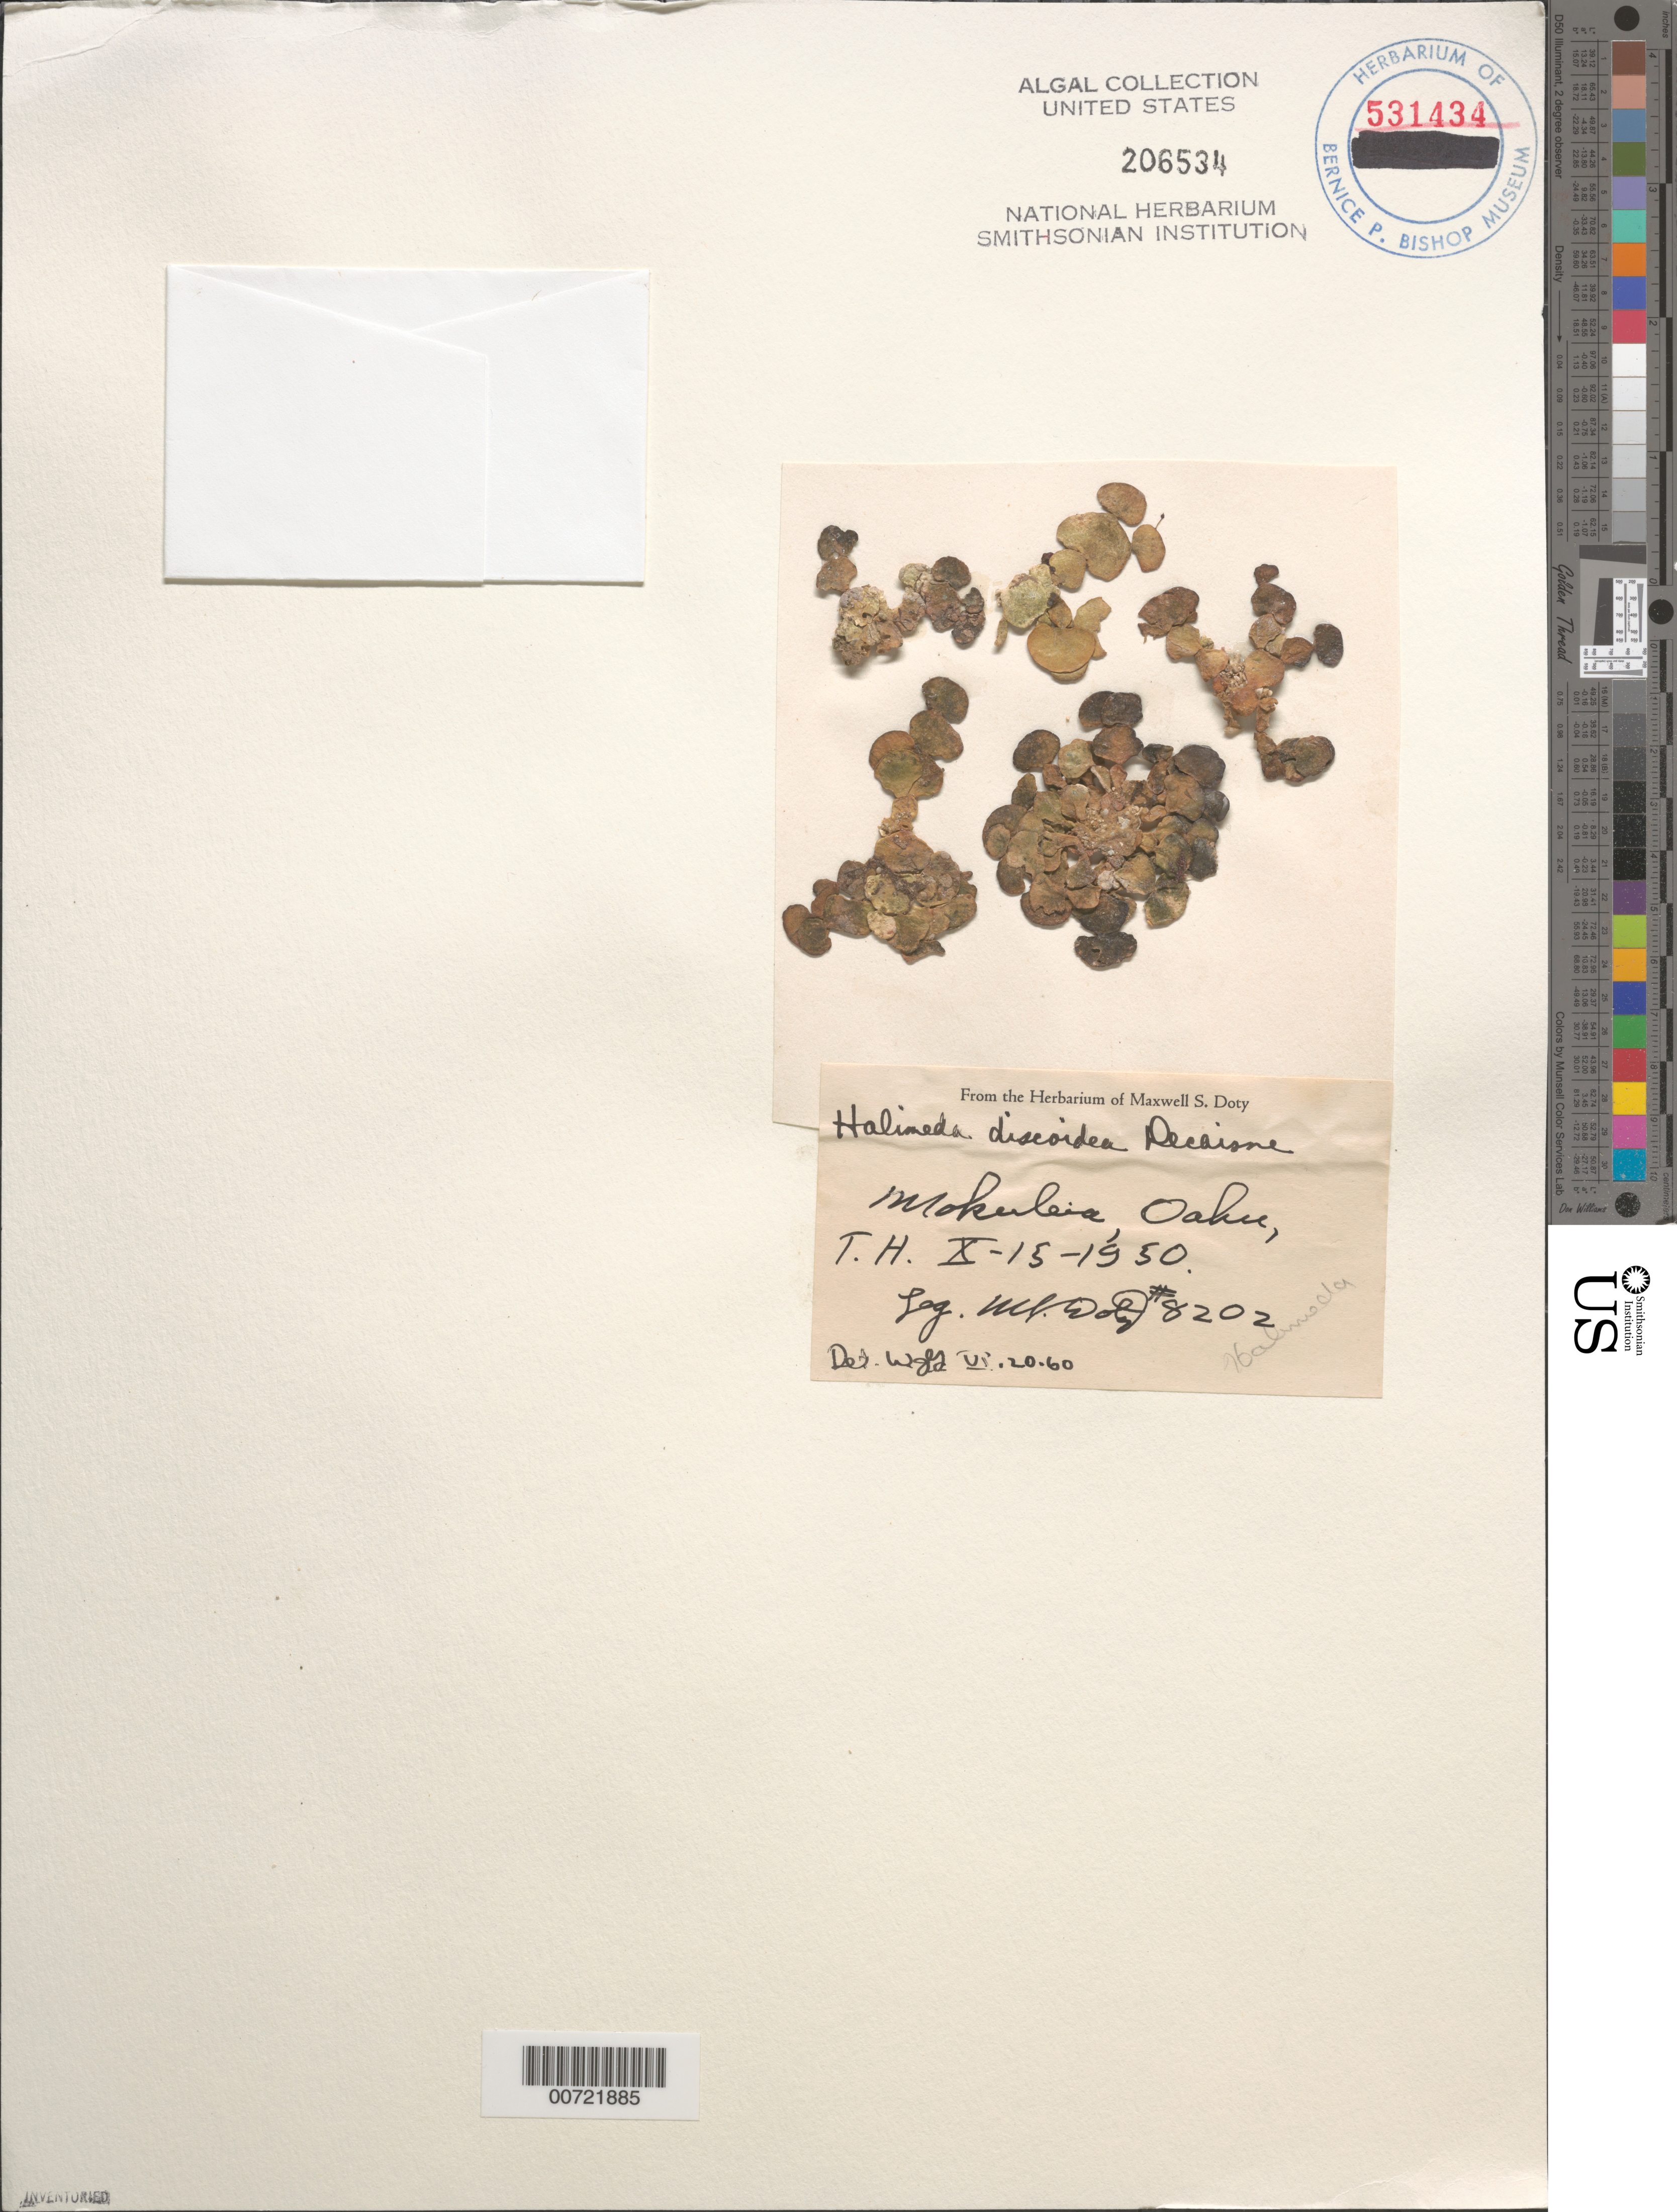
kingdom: Plantae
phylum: Chlorophyta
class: Ulvophyceae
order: Bryopsidales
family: Halimedaceae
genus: Halimeda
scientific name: Halimeda discoidea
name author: Decne.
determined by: Gilbert, W. J.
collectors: M. S. Doty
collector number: MSD 8202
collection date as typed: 15 Oct 1950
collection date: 1950-10-15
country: United States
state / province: Hawaii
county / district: Honolulu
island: Oahu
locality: Mokuleia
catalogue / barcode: US 206534